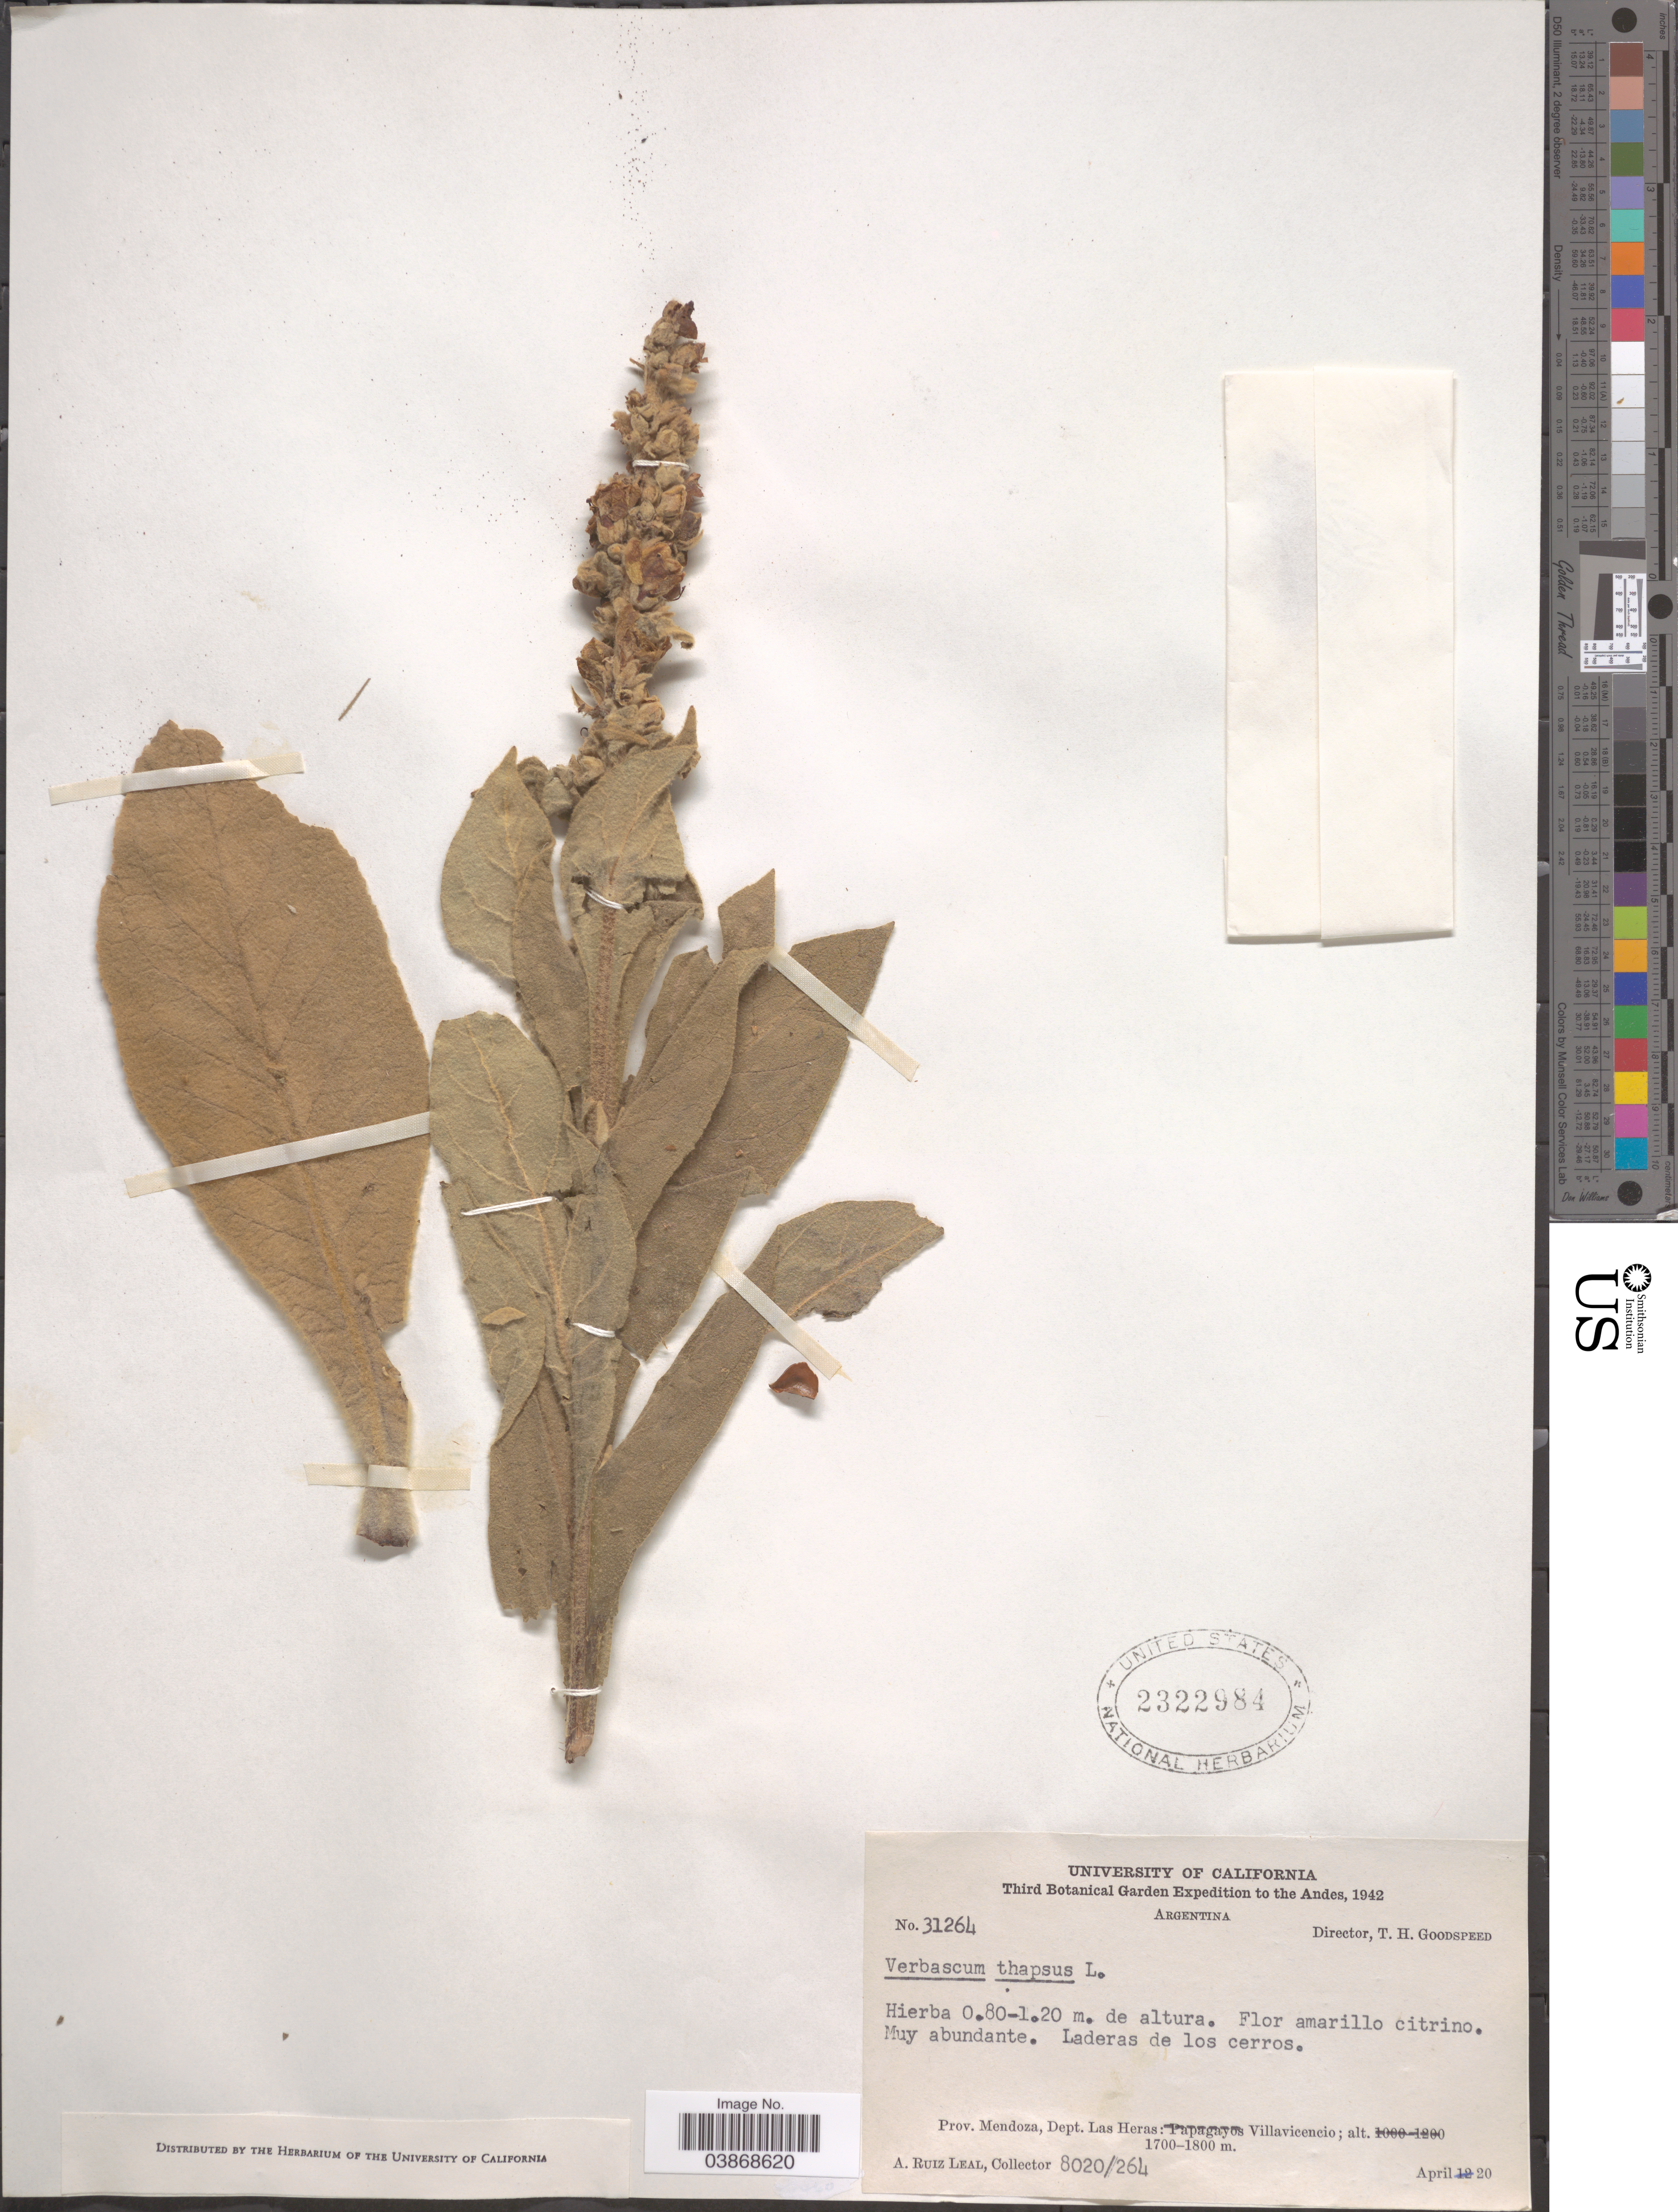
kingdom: Plantae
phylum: Tracheophyta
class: Magnoliopsida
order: Lamiales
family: Scrophulariaceae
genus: Verbascum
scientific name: Verbascum thapsus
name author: L.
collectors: A. R. Leal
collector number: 8020/264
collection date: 1942-04-20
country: Argentina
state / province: Mendoza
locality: Andes. Dept. Las Heras: Villavicencio.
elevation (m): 1700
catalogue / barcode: US 2322984